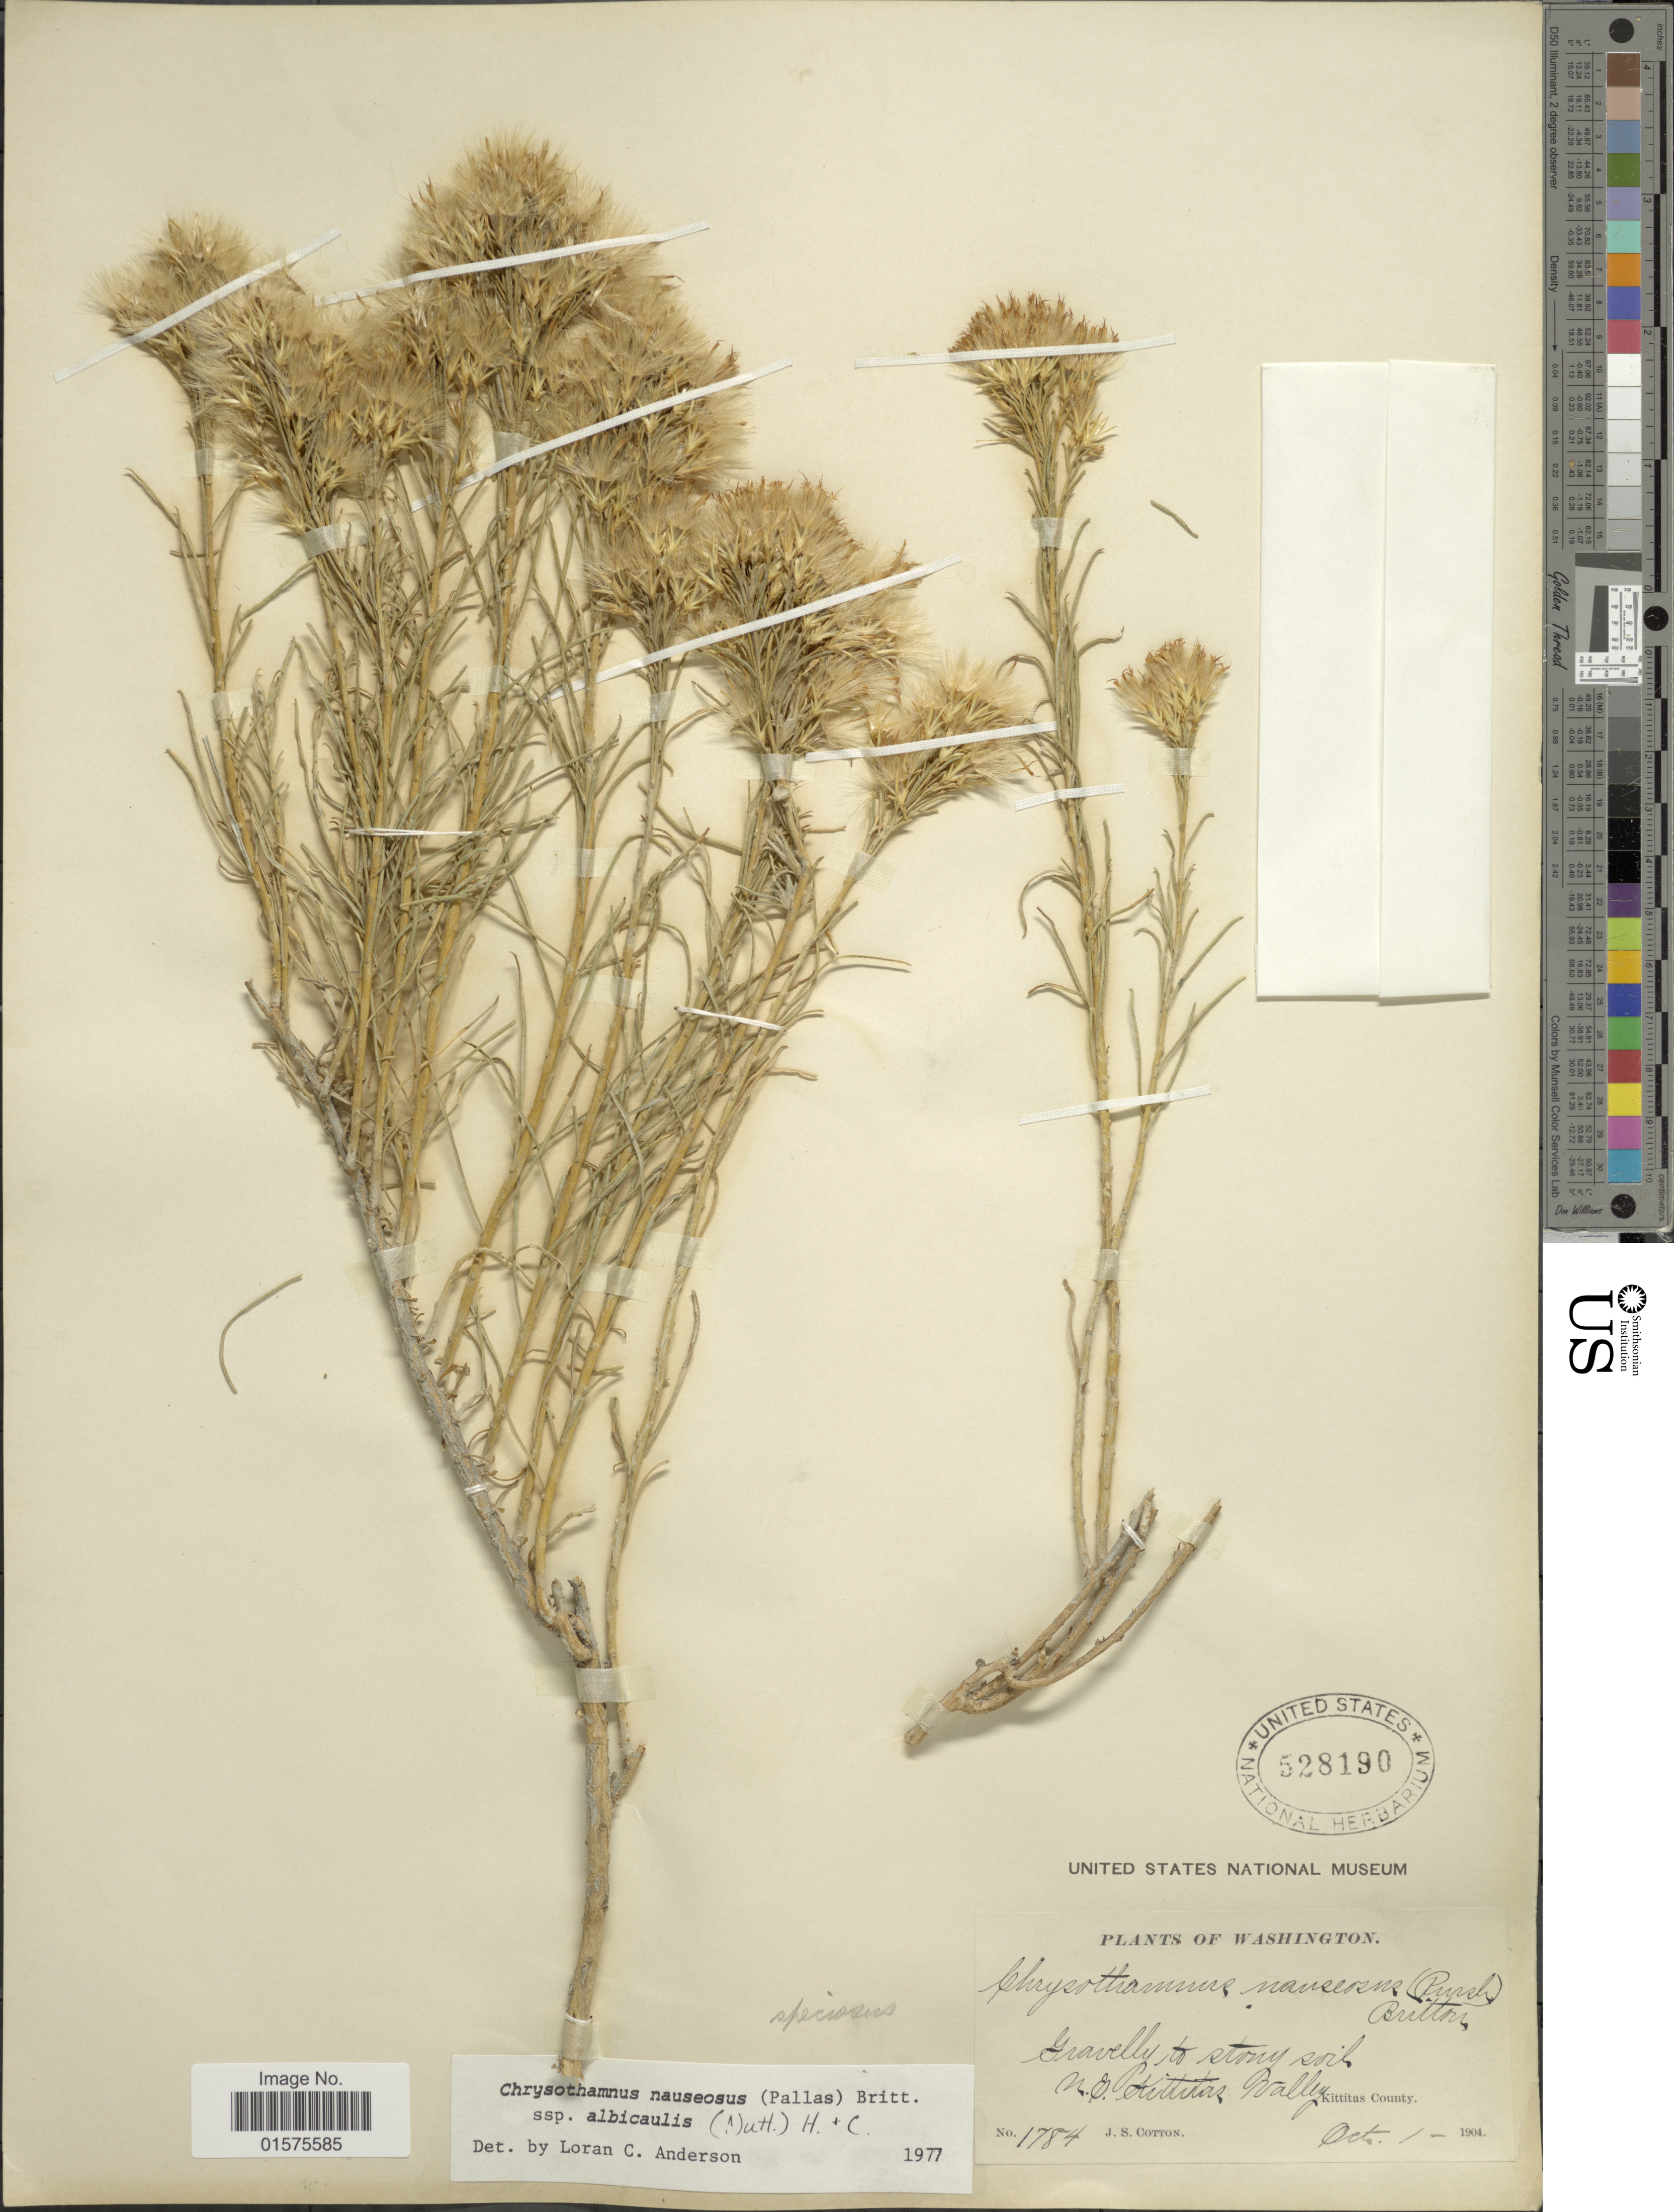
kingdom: Plantae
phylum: Tracheophyta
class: Magnoliopsida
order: Asterales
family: Asteraceae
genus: Ericameria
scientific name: Ericameria nauseosa var. speciosa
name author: (Nutt.) G.L. Nesom & G.I. Baird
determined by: Urbatsch, Lowell E., Curator (LSU), Louisiana State University (UNITED STATES)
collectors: J. S. Cotton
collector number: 1784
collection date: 1904-10-01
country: United States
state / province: Washington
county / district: Kittitas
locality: N. E. Kittitas Valley, Kittitas County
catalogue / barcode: US 528190